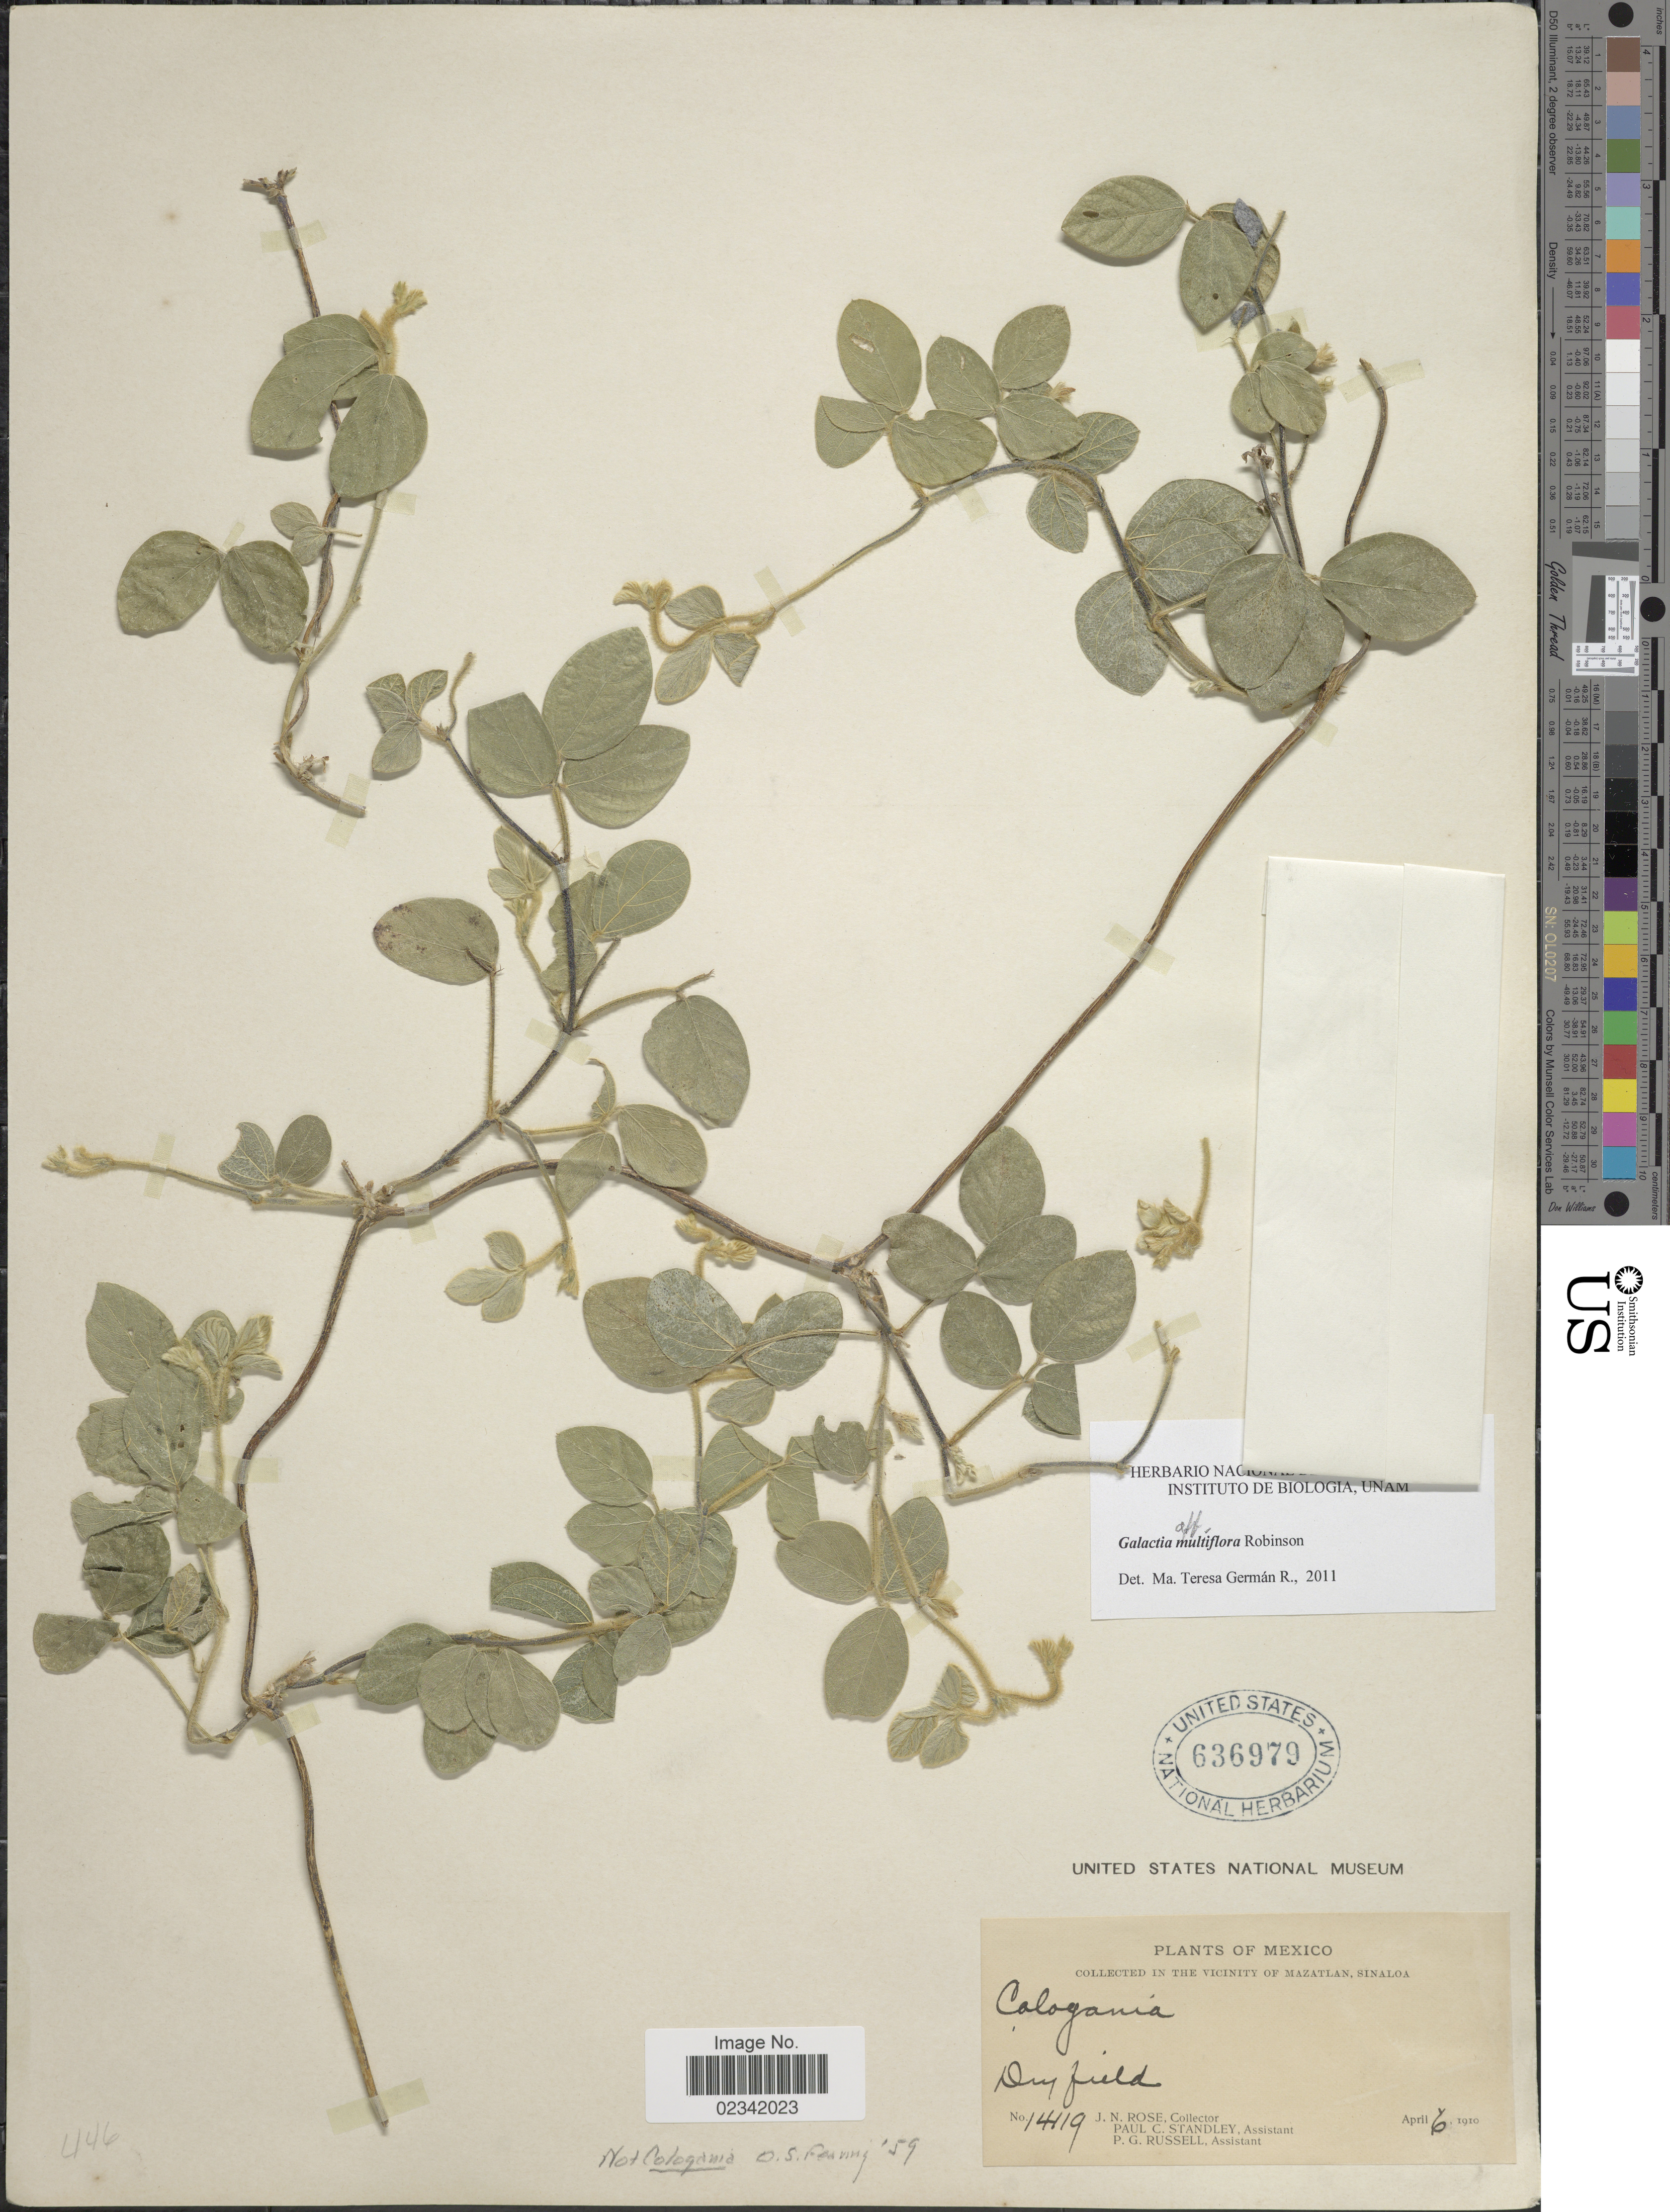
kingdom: Plantae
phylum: Tracheophyta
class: Magnoliopsida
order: Fabales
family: Fabaceae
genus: Galactia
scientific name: Galactia multiflora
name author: B.L. Rob.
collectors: J. N. Rose, P. C. Standley & P. G. Russell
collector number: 14419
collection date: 1910-04-06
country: Mexico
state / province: Sinaloa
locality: In the Vicinity of Mazatlan, Sinaloa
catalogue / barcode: US 636979